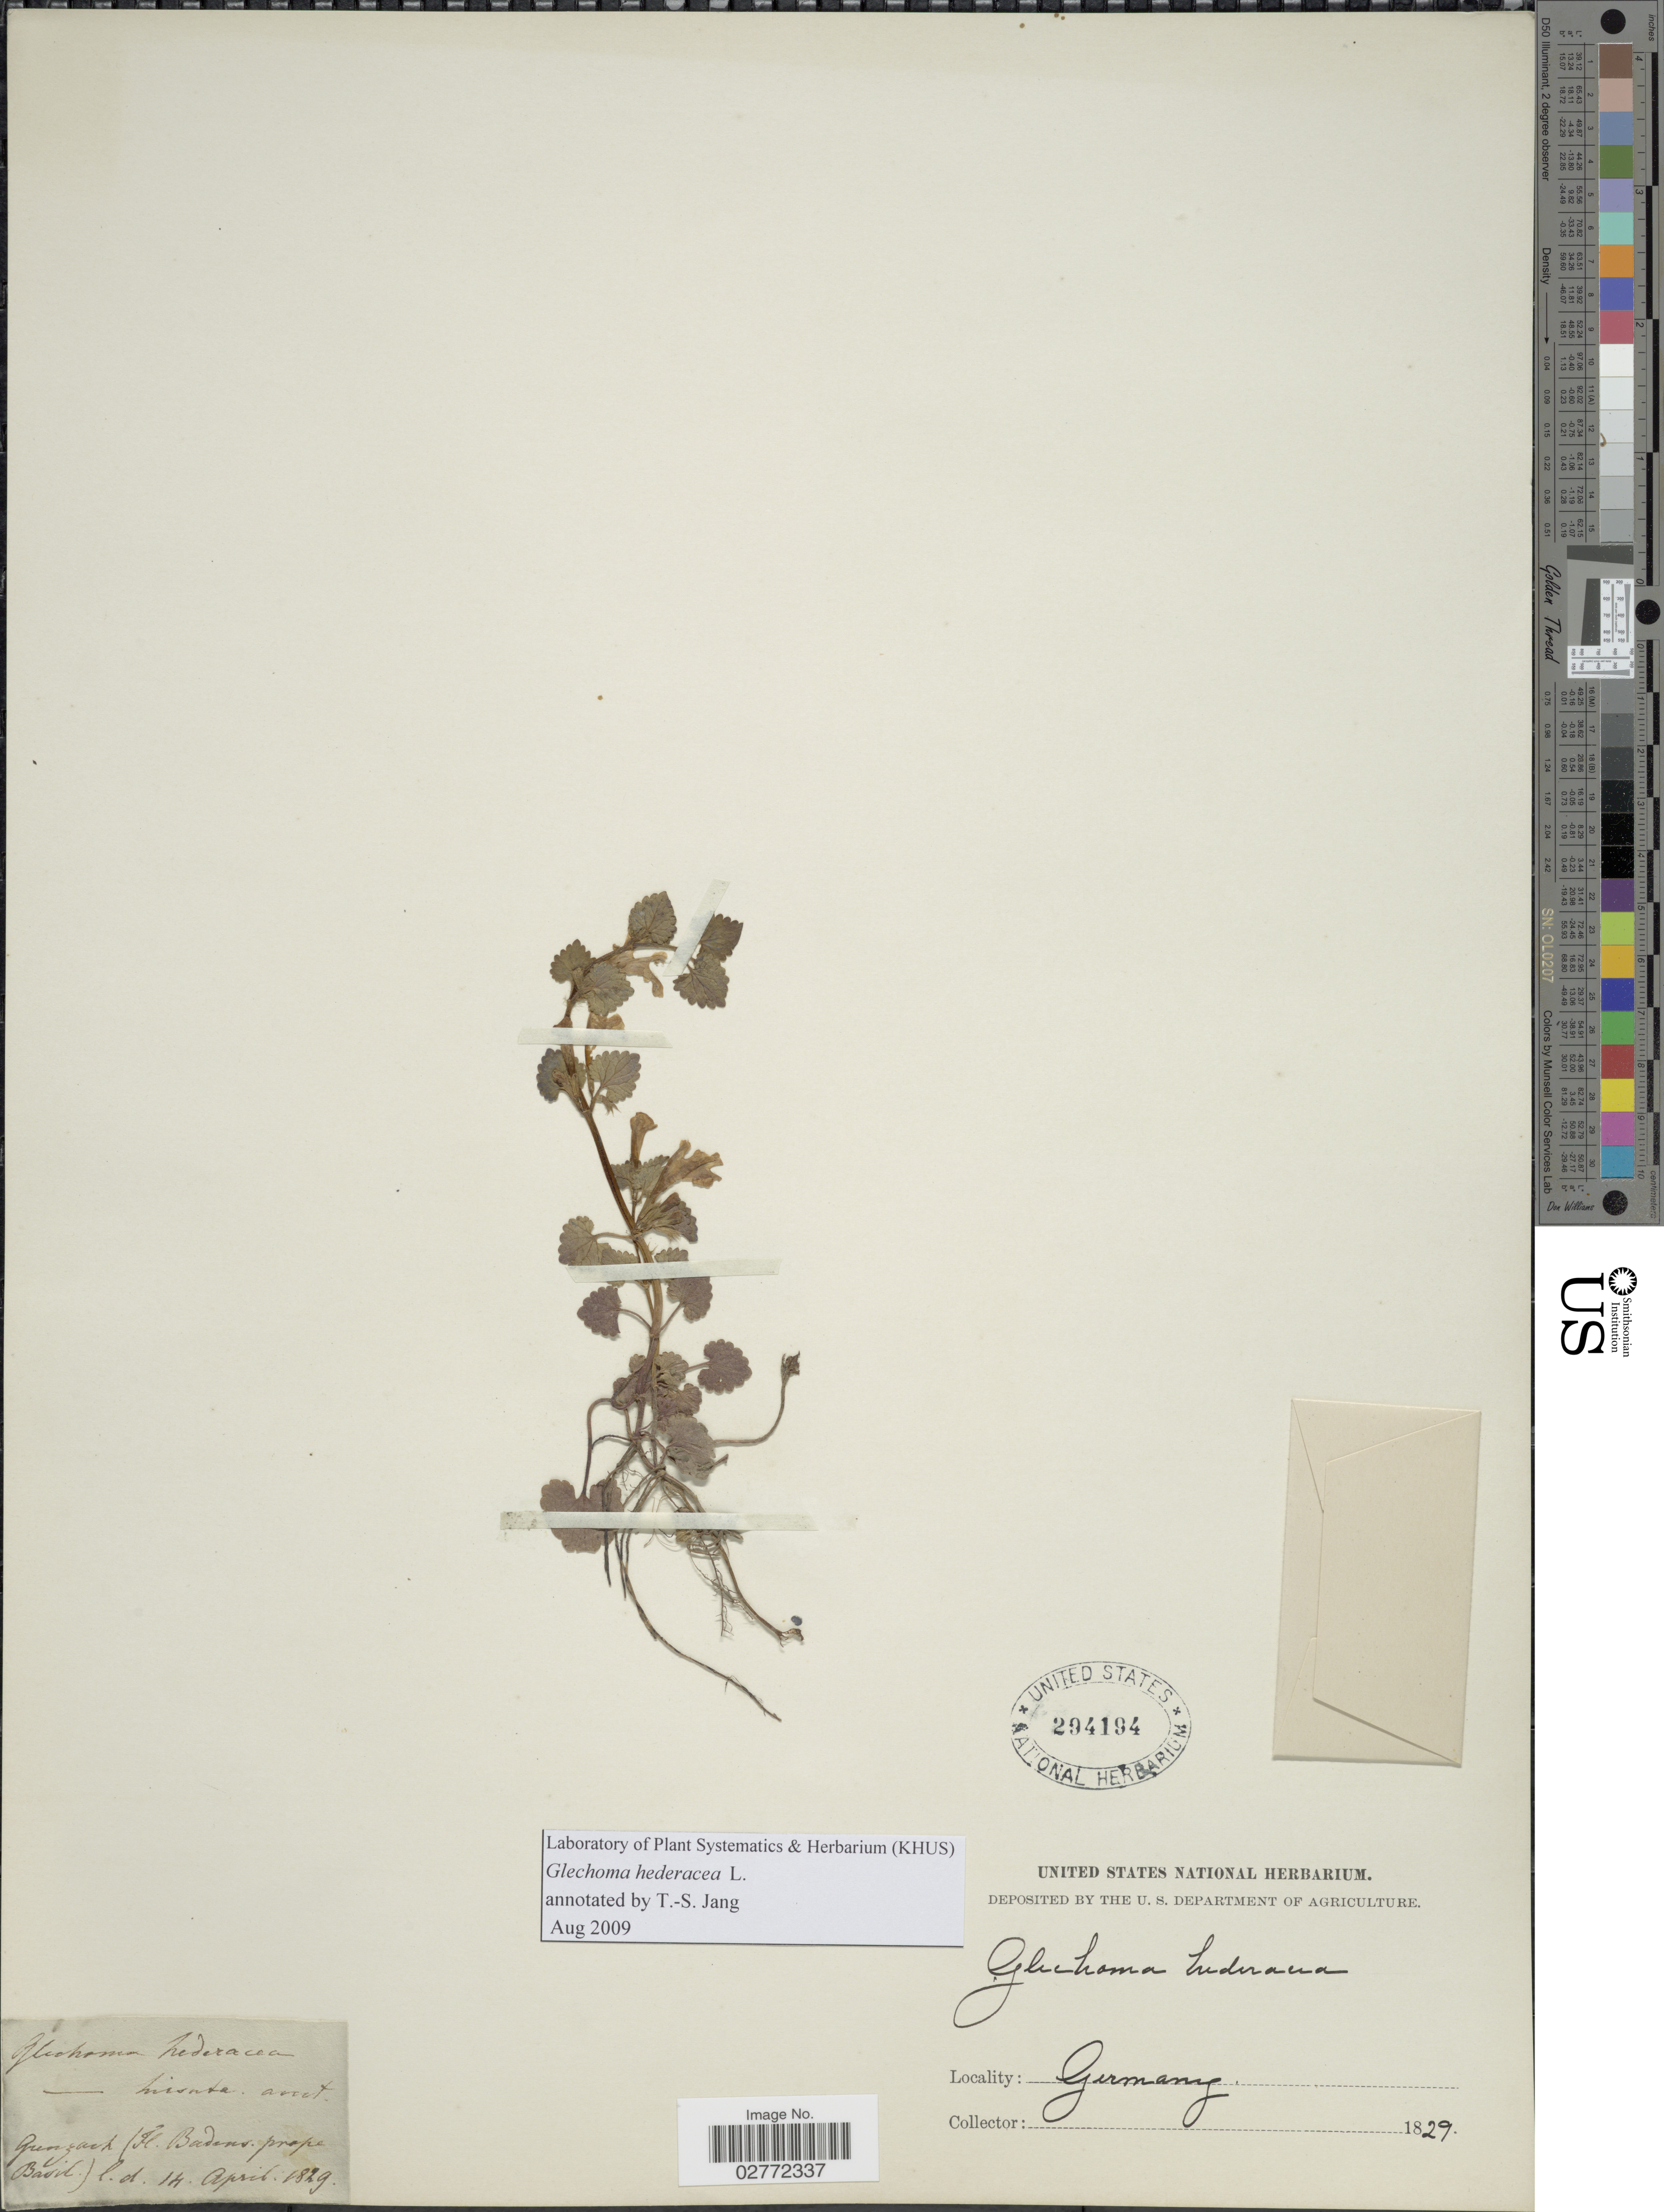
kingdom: Plantae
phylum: Tracheophyta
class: Magnoliopsida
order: Lamiales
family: Lamiaceae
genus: Glechoma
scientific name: Glechoma hederacea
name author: L.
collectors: ex herb. United States National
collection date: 1829-04-14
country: Germany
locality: Grenzack (Fl. Badens. prope Basil).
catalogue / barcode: US 294194